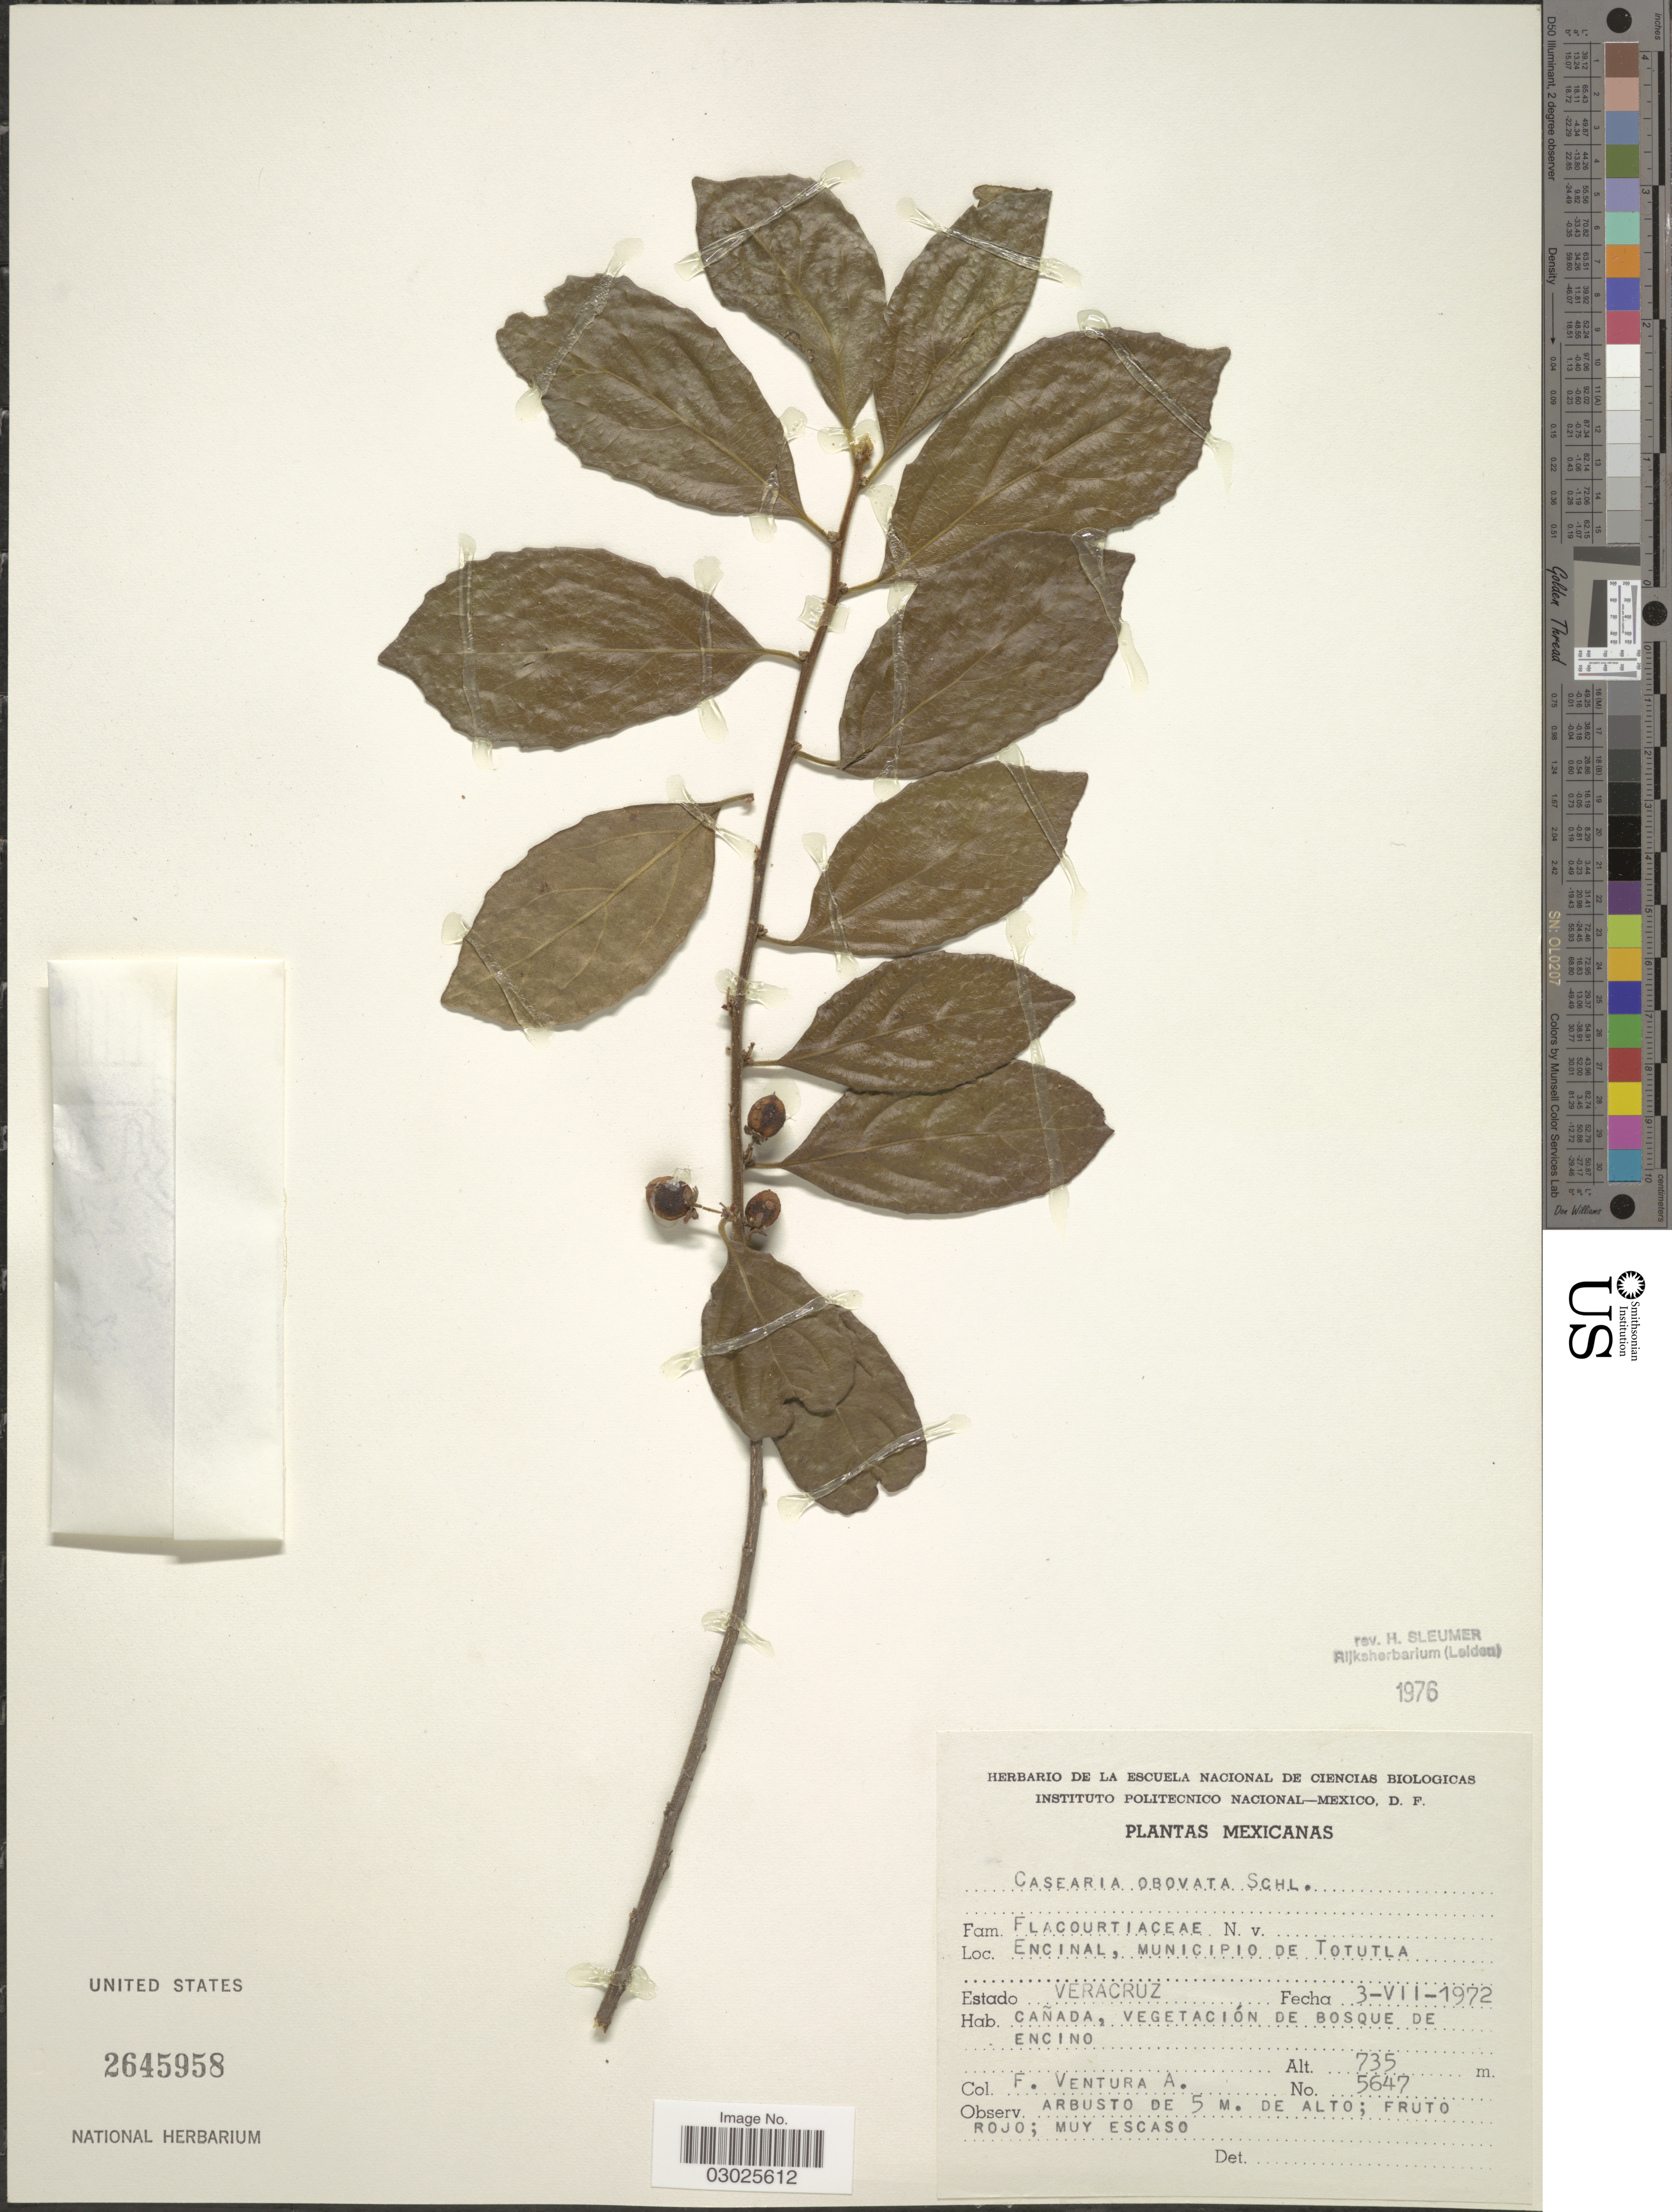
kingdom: Plantae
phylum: Tracheophyta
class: Magnoliopsida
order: Malpighiales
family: Salicaceae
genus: Casearia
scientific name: Casearia obovata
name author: Schltdl.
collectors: F. Ventura A.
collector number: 5647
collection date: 1972-07-03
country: Mexico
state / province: Veracruz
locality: Encinal, Municipio de Totutla, Veracruz.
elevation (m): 735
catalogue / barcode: US 2645958